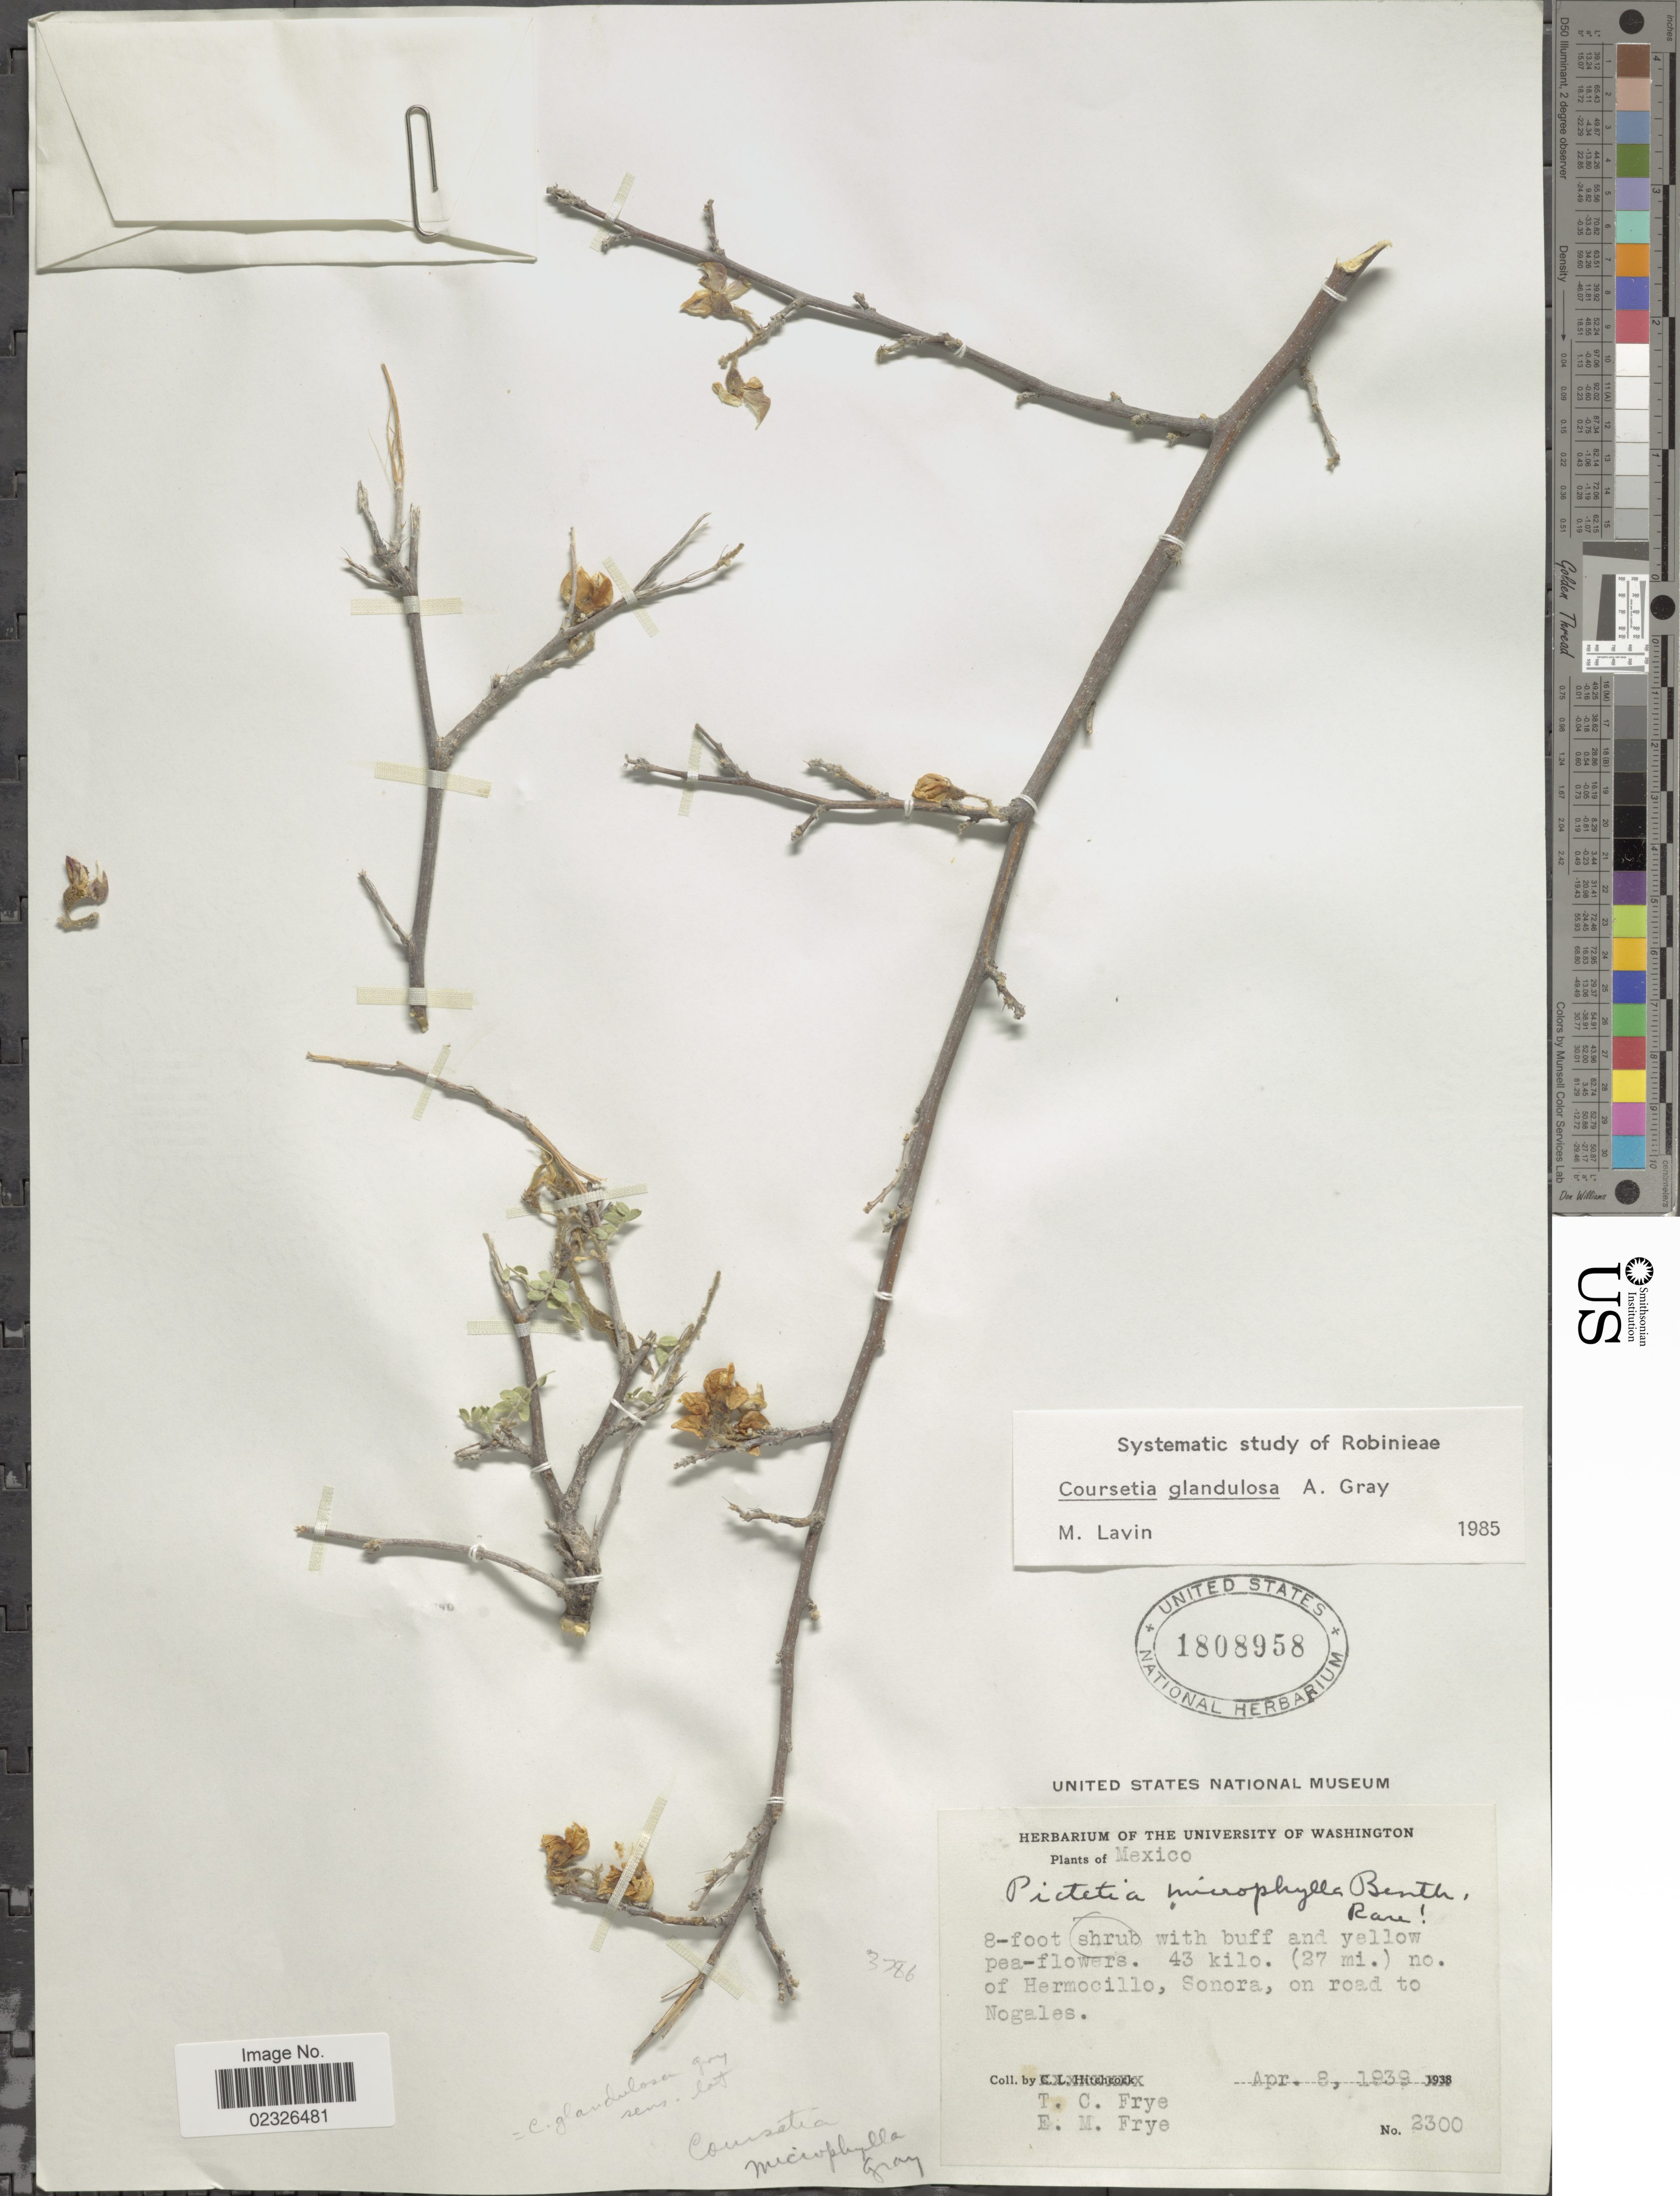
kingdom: Plantae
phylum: Tracheophyta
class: Magnoliopsida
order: Fabales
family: Fabaceae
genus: Coursetia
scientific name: Coursetia glandulosa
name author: A. Gray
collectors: T. C. Frye & E. Frye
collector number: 2300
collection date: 1939-04-08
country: Mexico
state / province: Sonora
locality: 43 kilo. ( 27 mi.) no. of Hermocillo, Sonora, on road to Nogales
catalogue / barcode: US 1808958